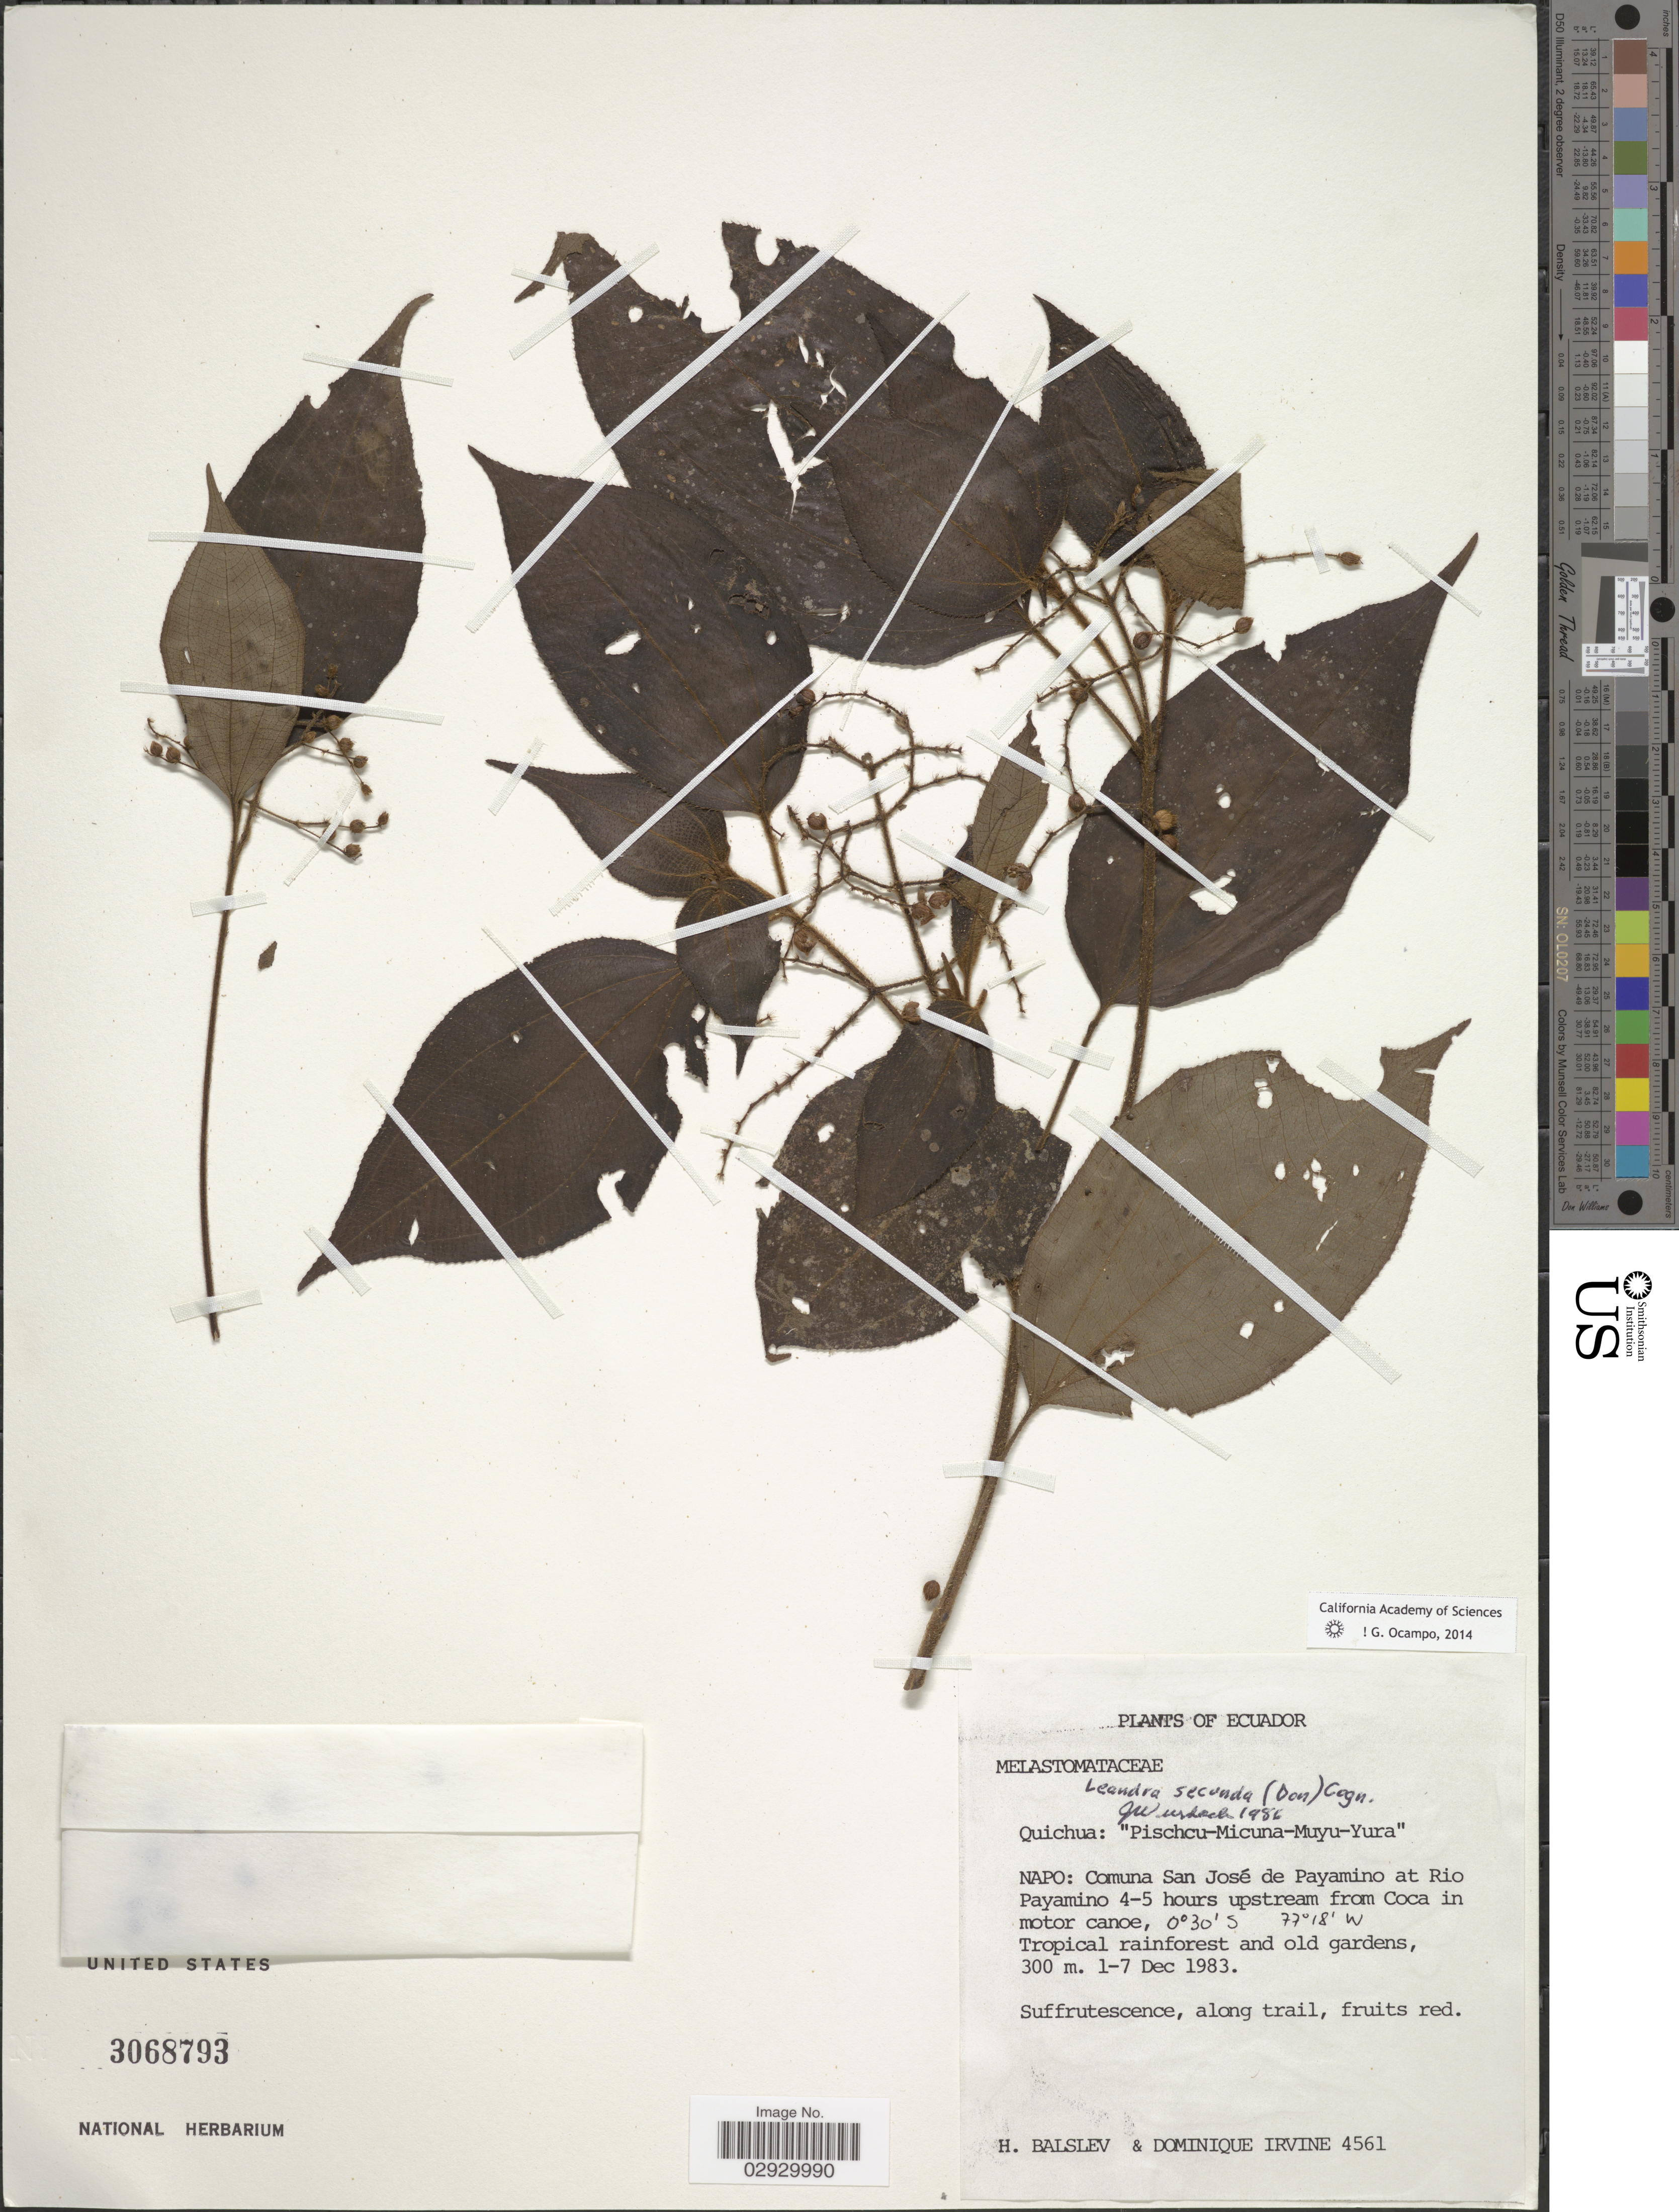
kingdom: Plantae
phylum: Tracheophyta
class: Magnoliopsida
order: Myrtales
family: Melastomataceae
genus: Leandra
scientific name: Leandra secunda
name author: (D. Don) Cogn.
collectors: H. Balslev & D. Irvine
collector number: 4561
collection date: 1983-12-01/1983-12-07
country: Ecuador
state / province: Napo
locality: Comuna San José de Payamino et Rio Payamino 4-5 hours upstream from Coca in motor canoe.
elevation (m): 300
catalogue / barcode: US 3068793